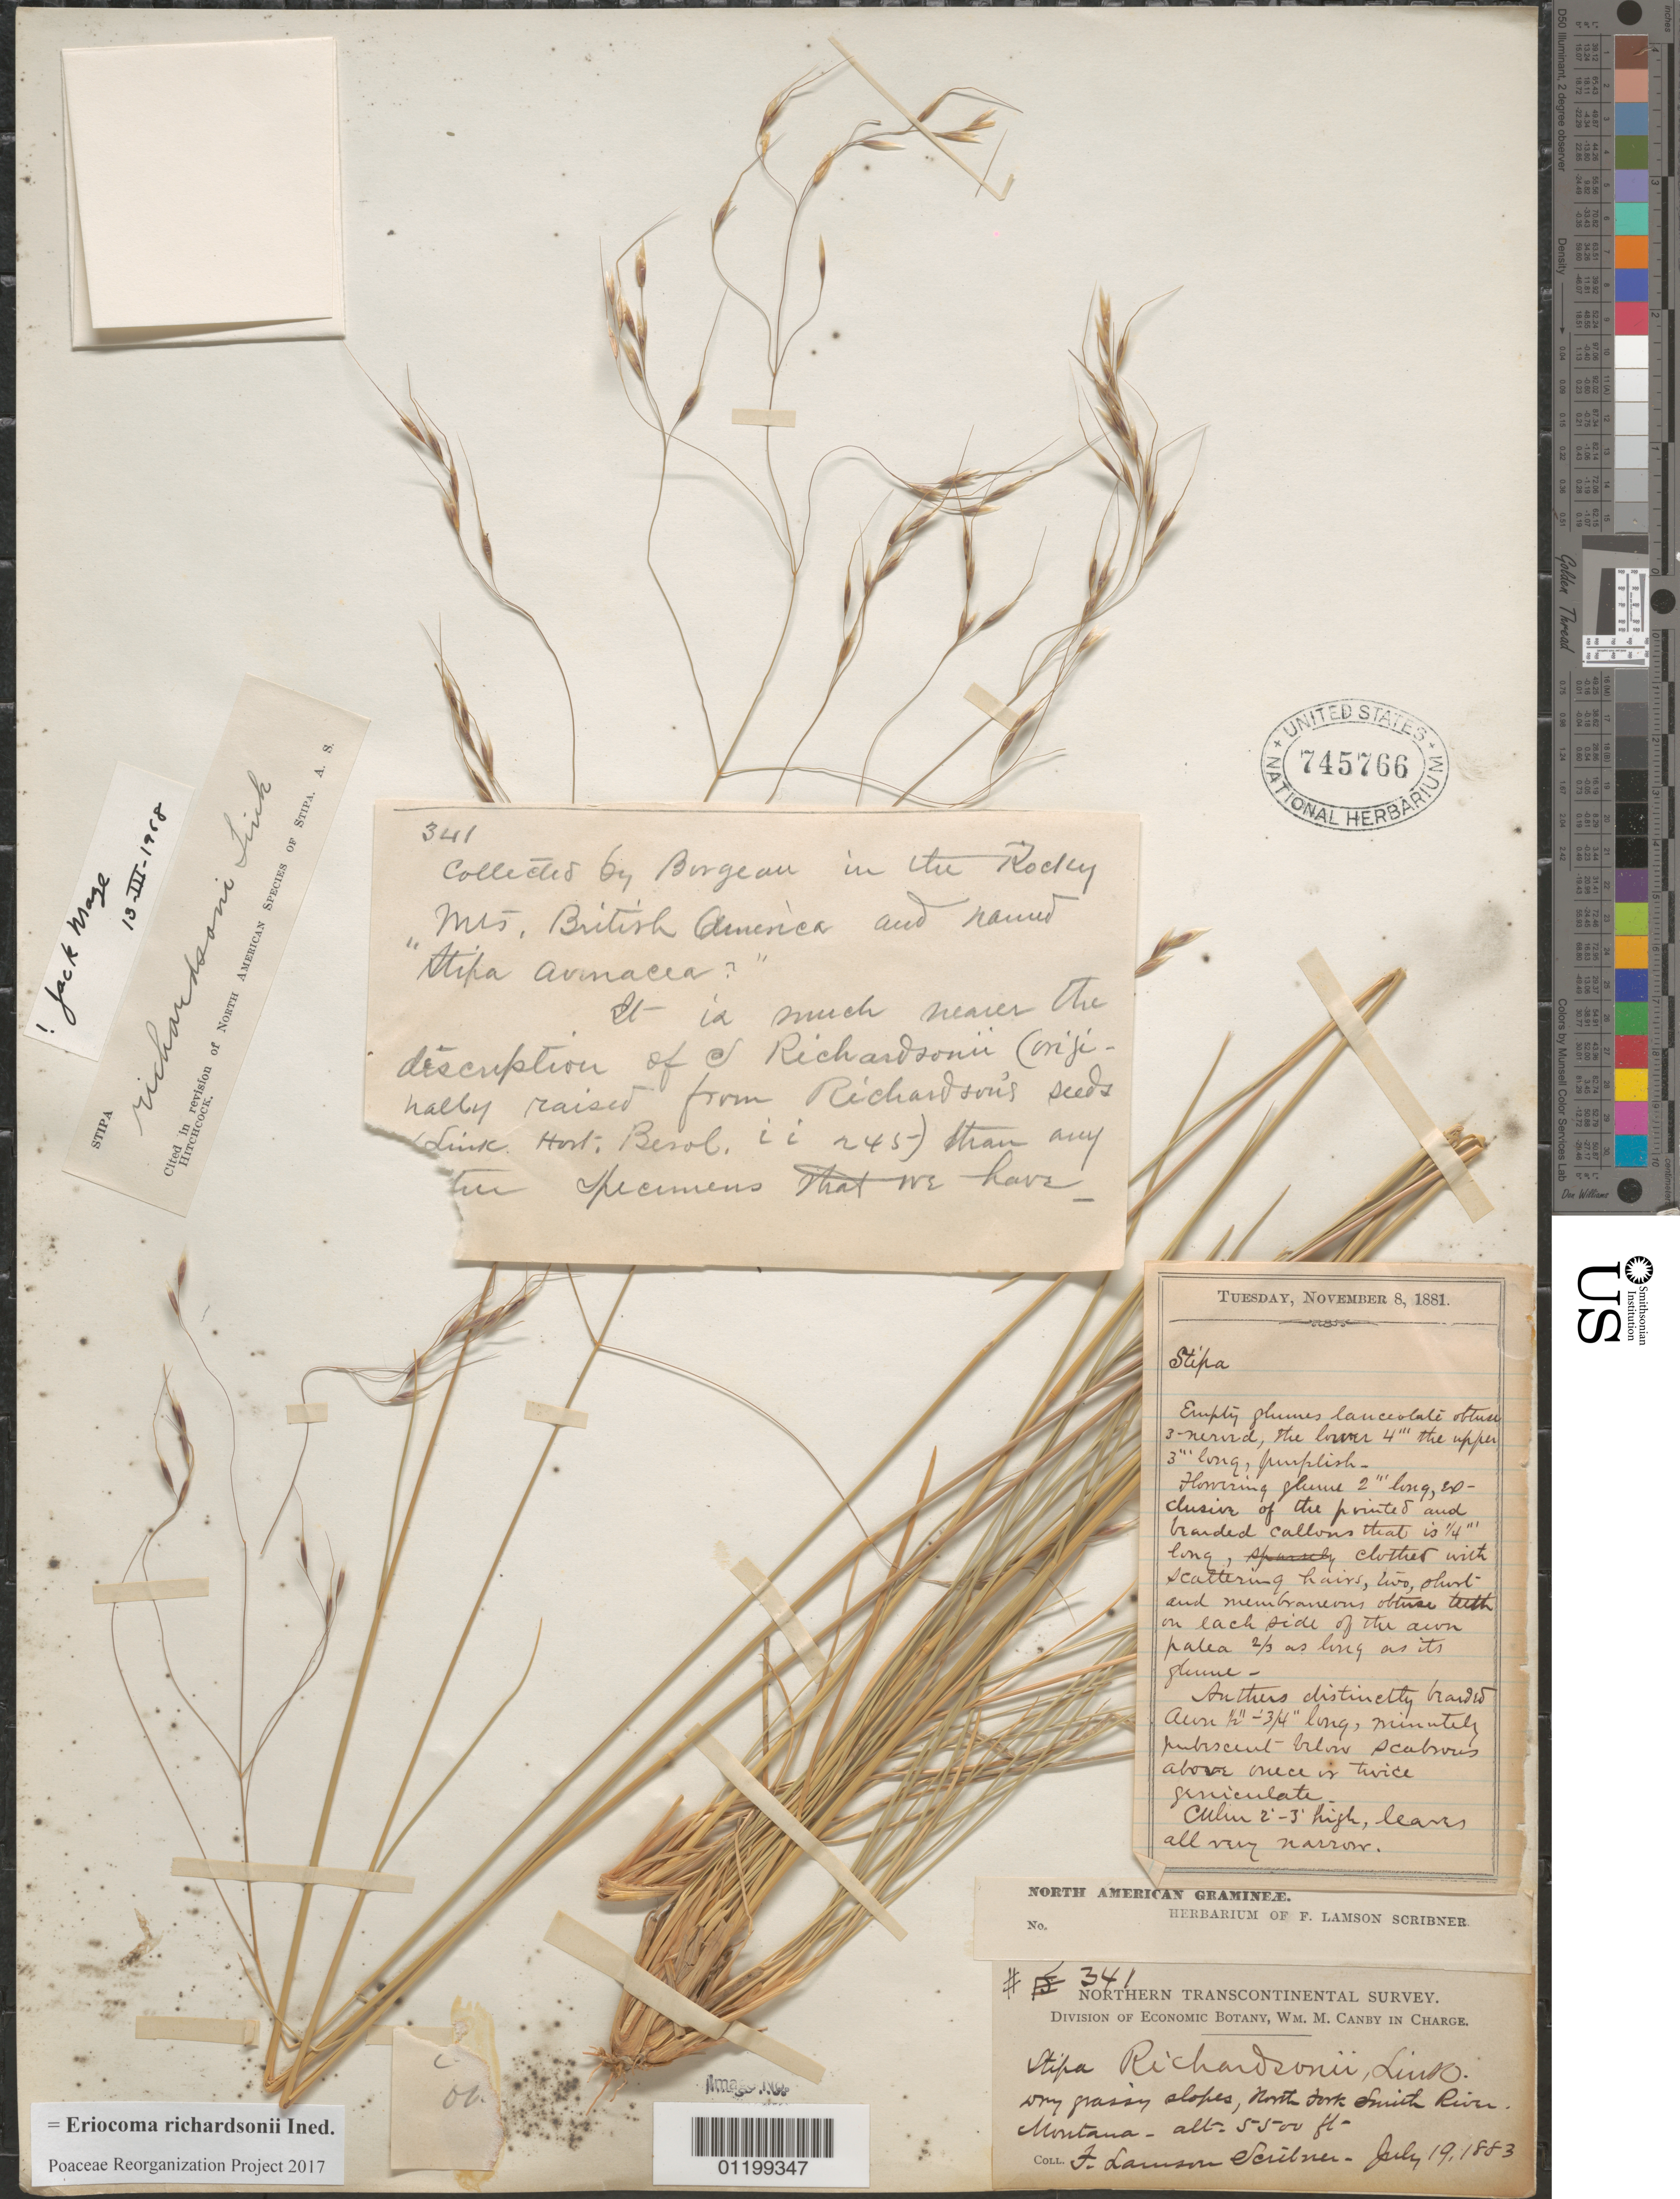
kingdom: Plantae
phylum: Tracheophyta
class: Liliopsida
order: Poales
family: Poaceae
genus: Eriocoma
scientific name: Eriocoma richardsonii ined.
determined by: Poaceae Reorganization Project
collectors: F. L. Scribner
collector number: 341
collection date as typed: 19 Jul 1883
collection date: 1883-07-19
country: United States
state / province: Montana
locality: North Fork Smith River.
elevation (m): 1676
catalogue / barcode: US 745766